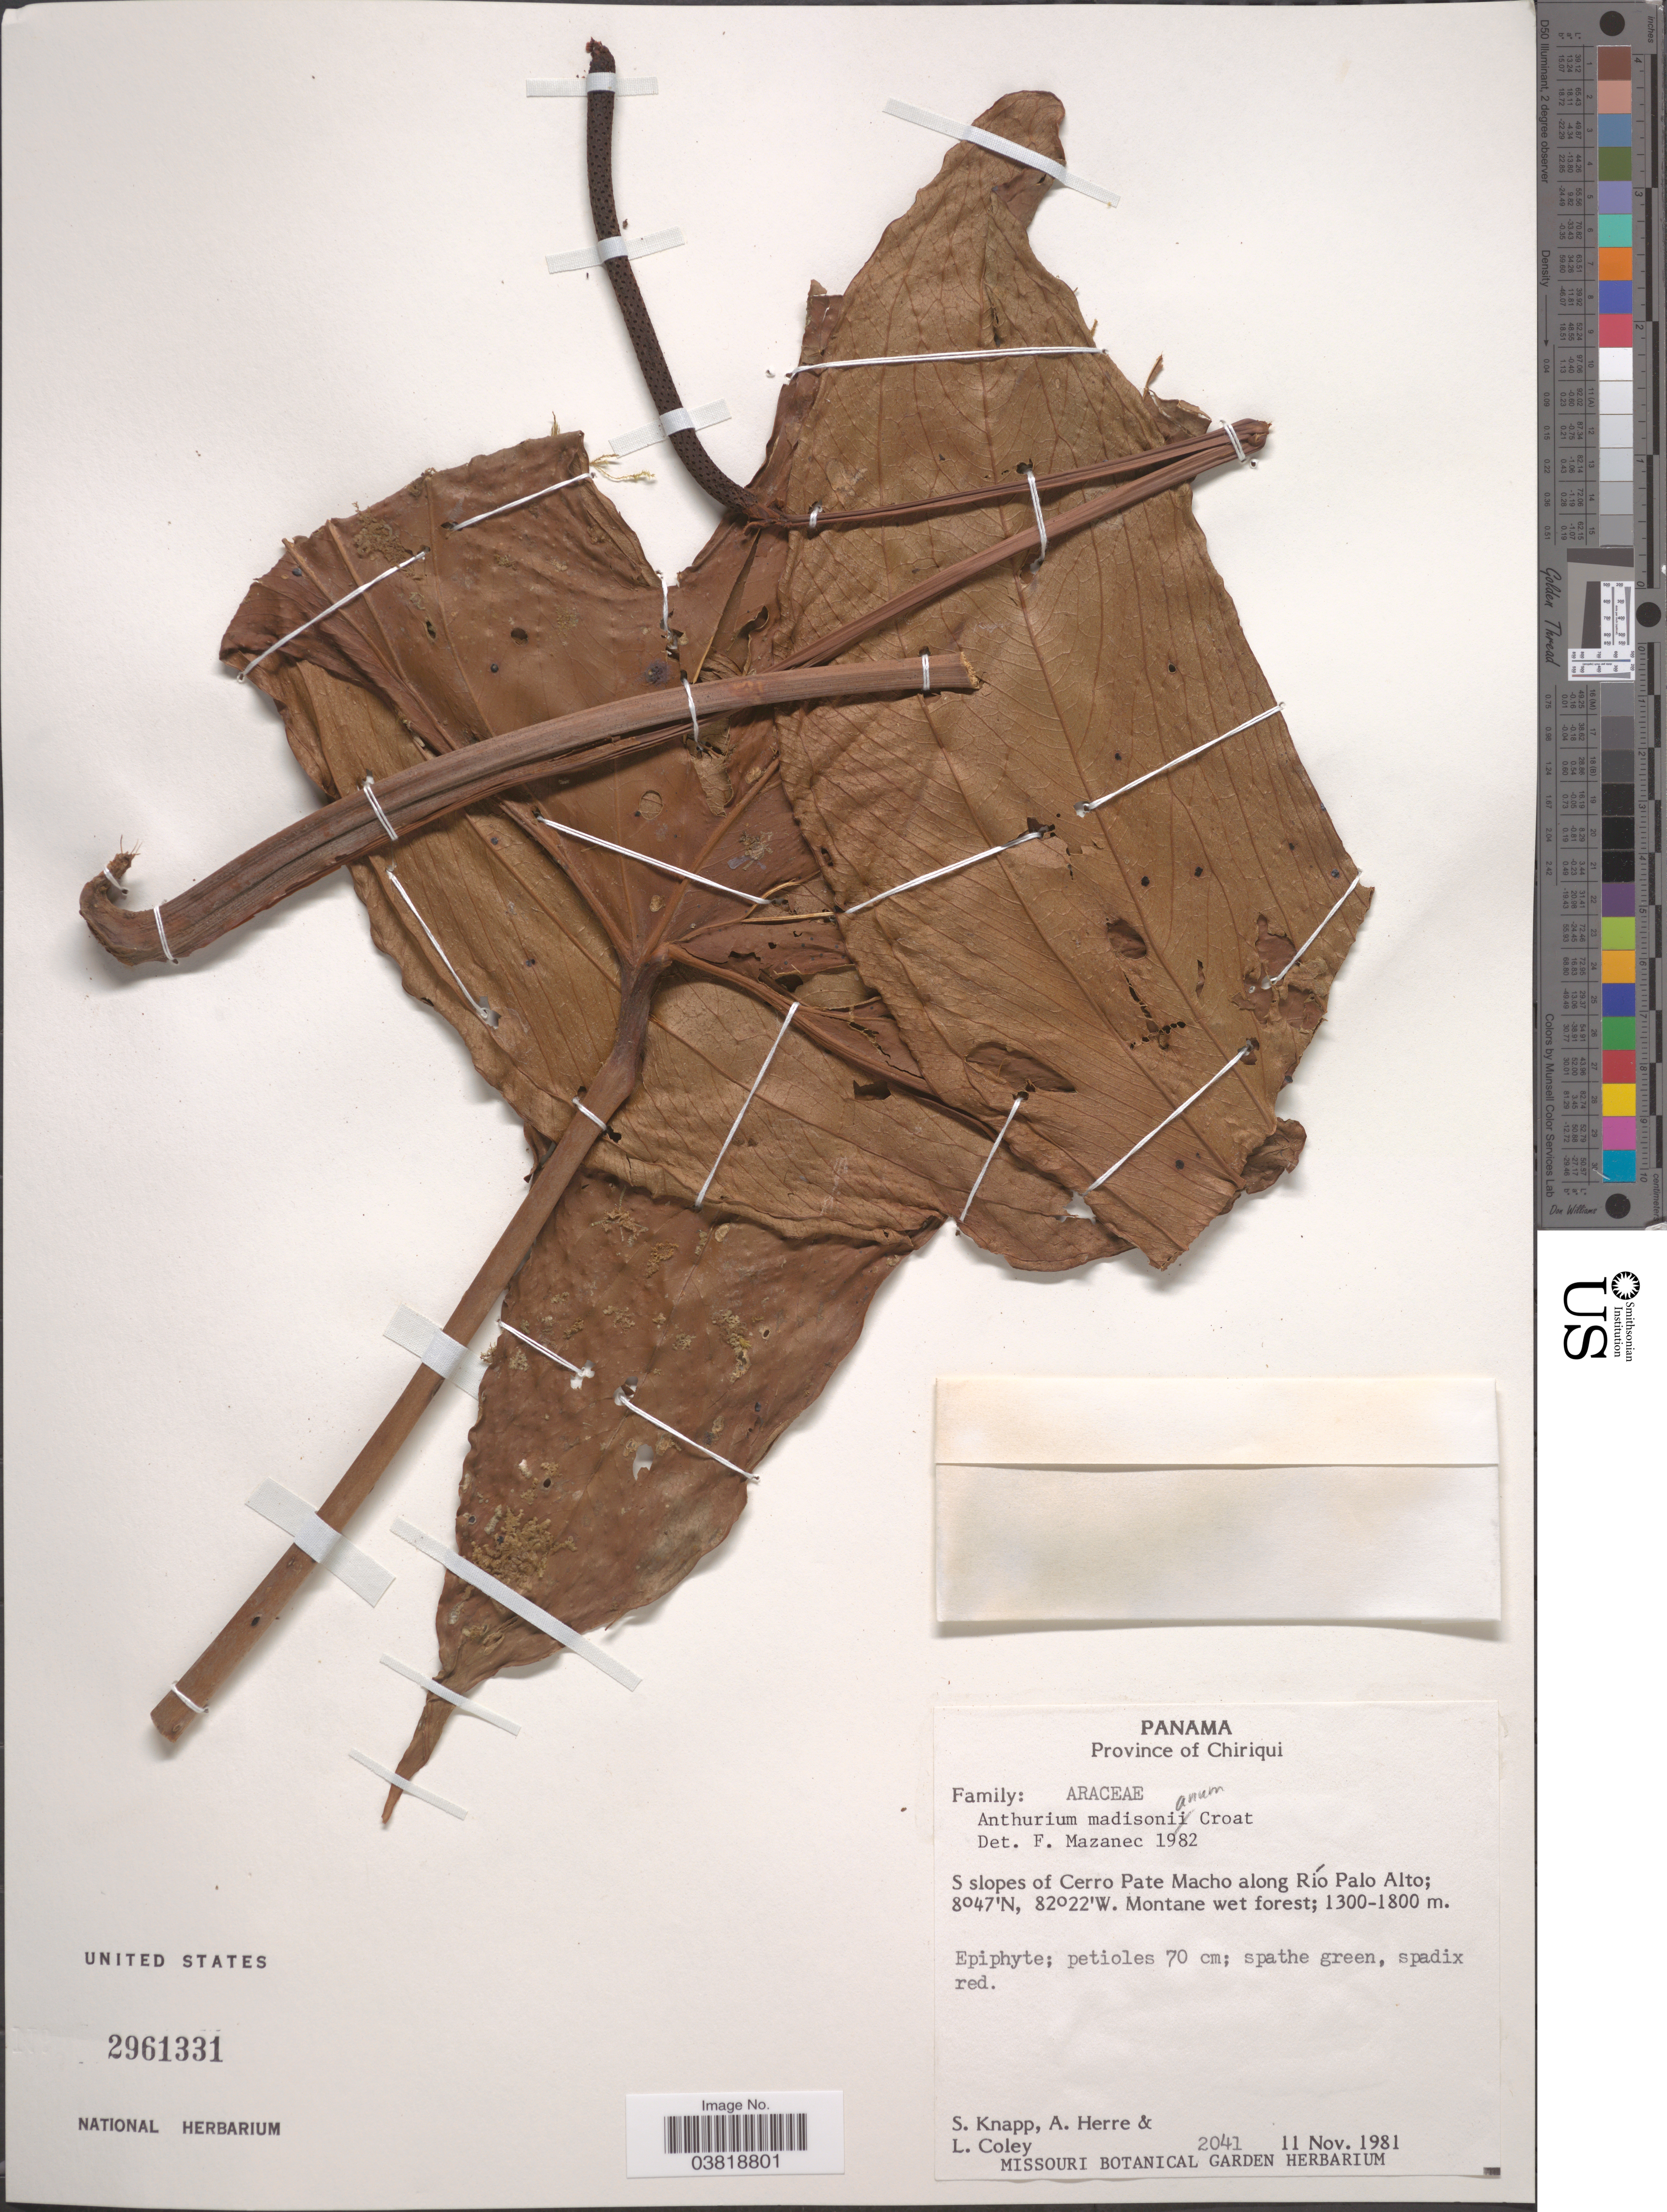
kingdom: Plantae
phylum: Tracheophyta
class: Liliopsida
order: Alismatales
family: Araceae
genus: Anthurium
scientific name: Anthurium madisonianum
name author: Croat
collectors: S. Knapp, A. Herre & L. Coley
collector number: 2041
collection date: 1981-11-11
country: Panama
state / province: Chiriqui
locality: S slopes of Cerro Pate Macho along Río Palo Alto.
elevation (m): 1300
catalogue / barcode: US 2961331